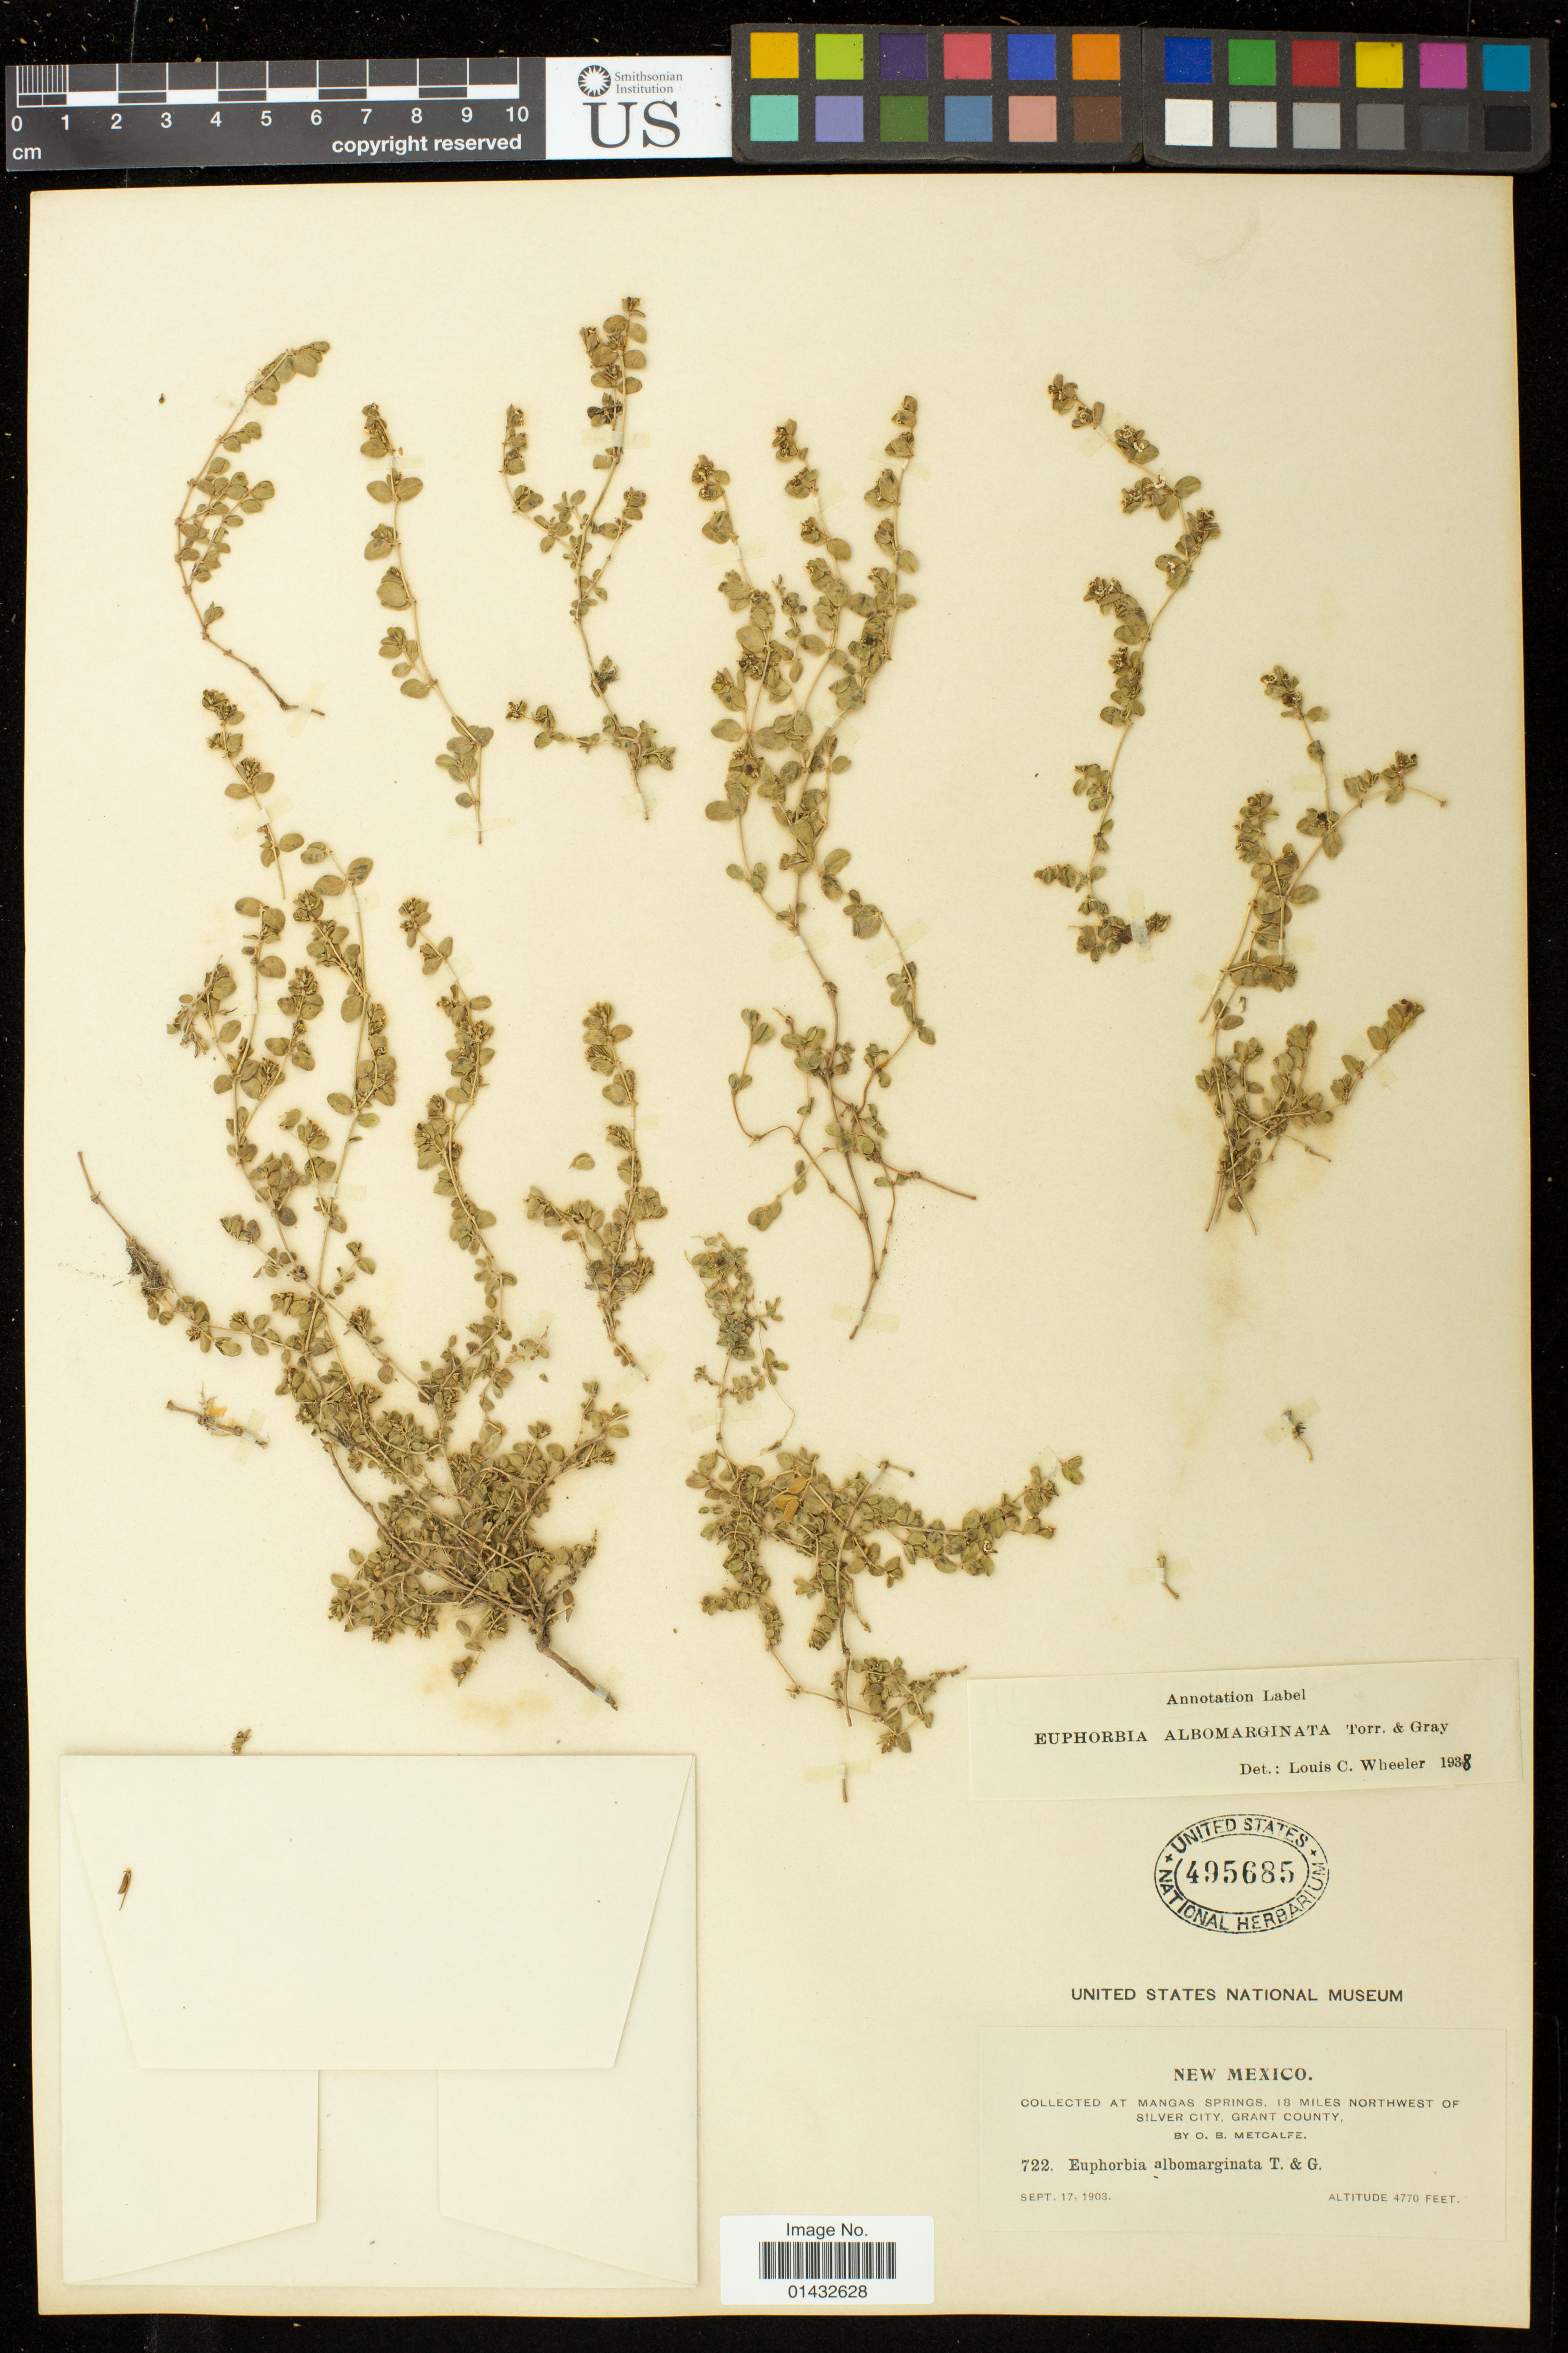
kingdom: Plantae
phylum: Tracheophyta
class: Magnoliopsida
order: Malpighiales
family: Euphorbiaceae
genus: Euphorbia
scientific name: Euphorbia albomarginata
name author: Torr. & A. Gray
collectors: O. B. Metcalfe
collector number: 722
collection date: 1903-09-17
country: United States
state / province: New Mexico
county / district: Grant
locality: Mangas Springs, 18 miles northwest of Silver City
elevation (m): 1454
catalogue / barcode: US 495685